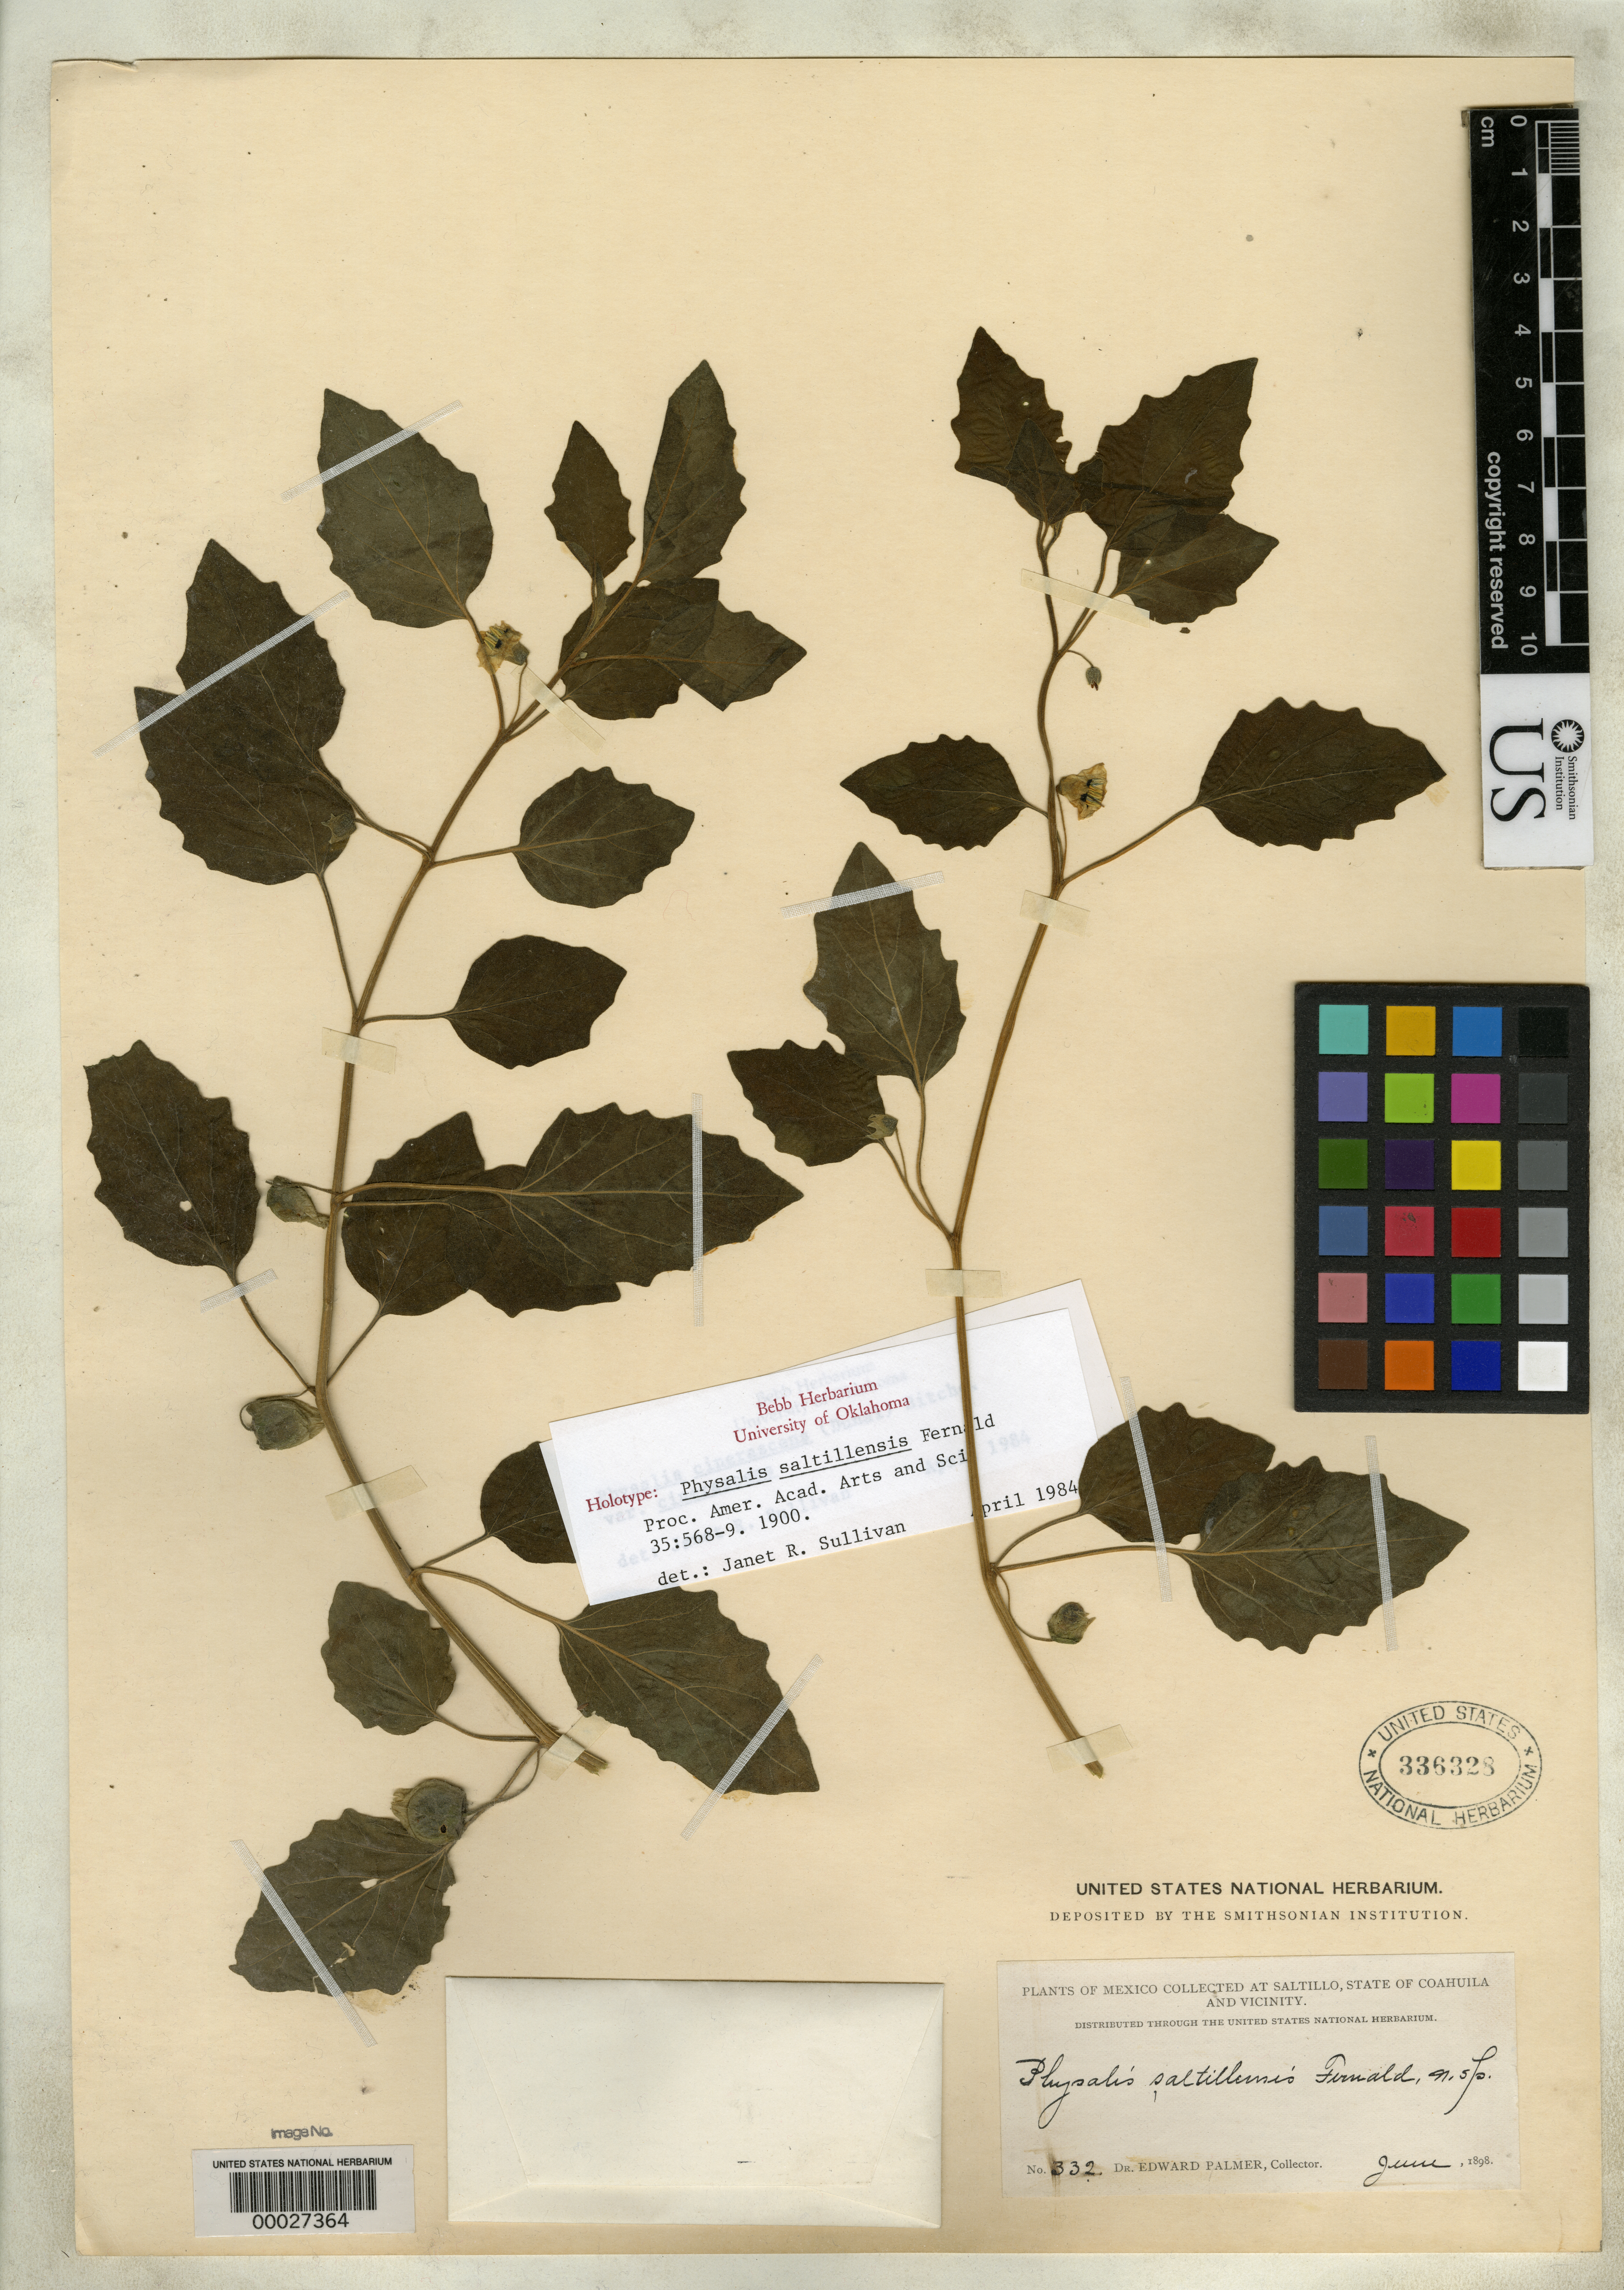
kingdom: Plantae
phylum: Tracheophyta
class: Magnoliopsida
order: Solanales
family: Solanaceae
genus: Physalis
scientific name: Physalis saltillensis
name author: Fernald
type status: Isotype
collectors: E. Palmer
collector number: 332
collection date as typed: Sep 1898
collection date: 1898-09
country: Mexico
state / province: Coahuila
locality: Saltillo.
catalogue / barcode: US 336328